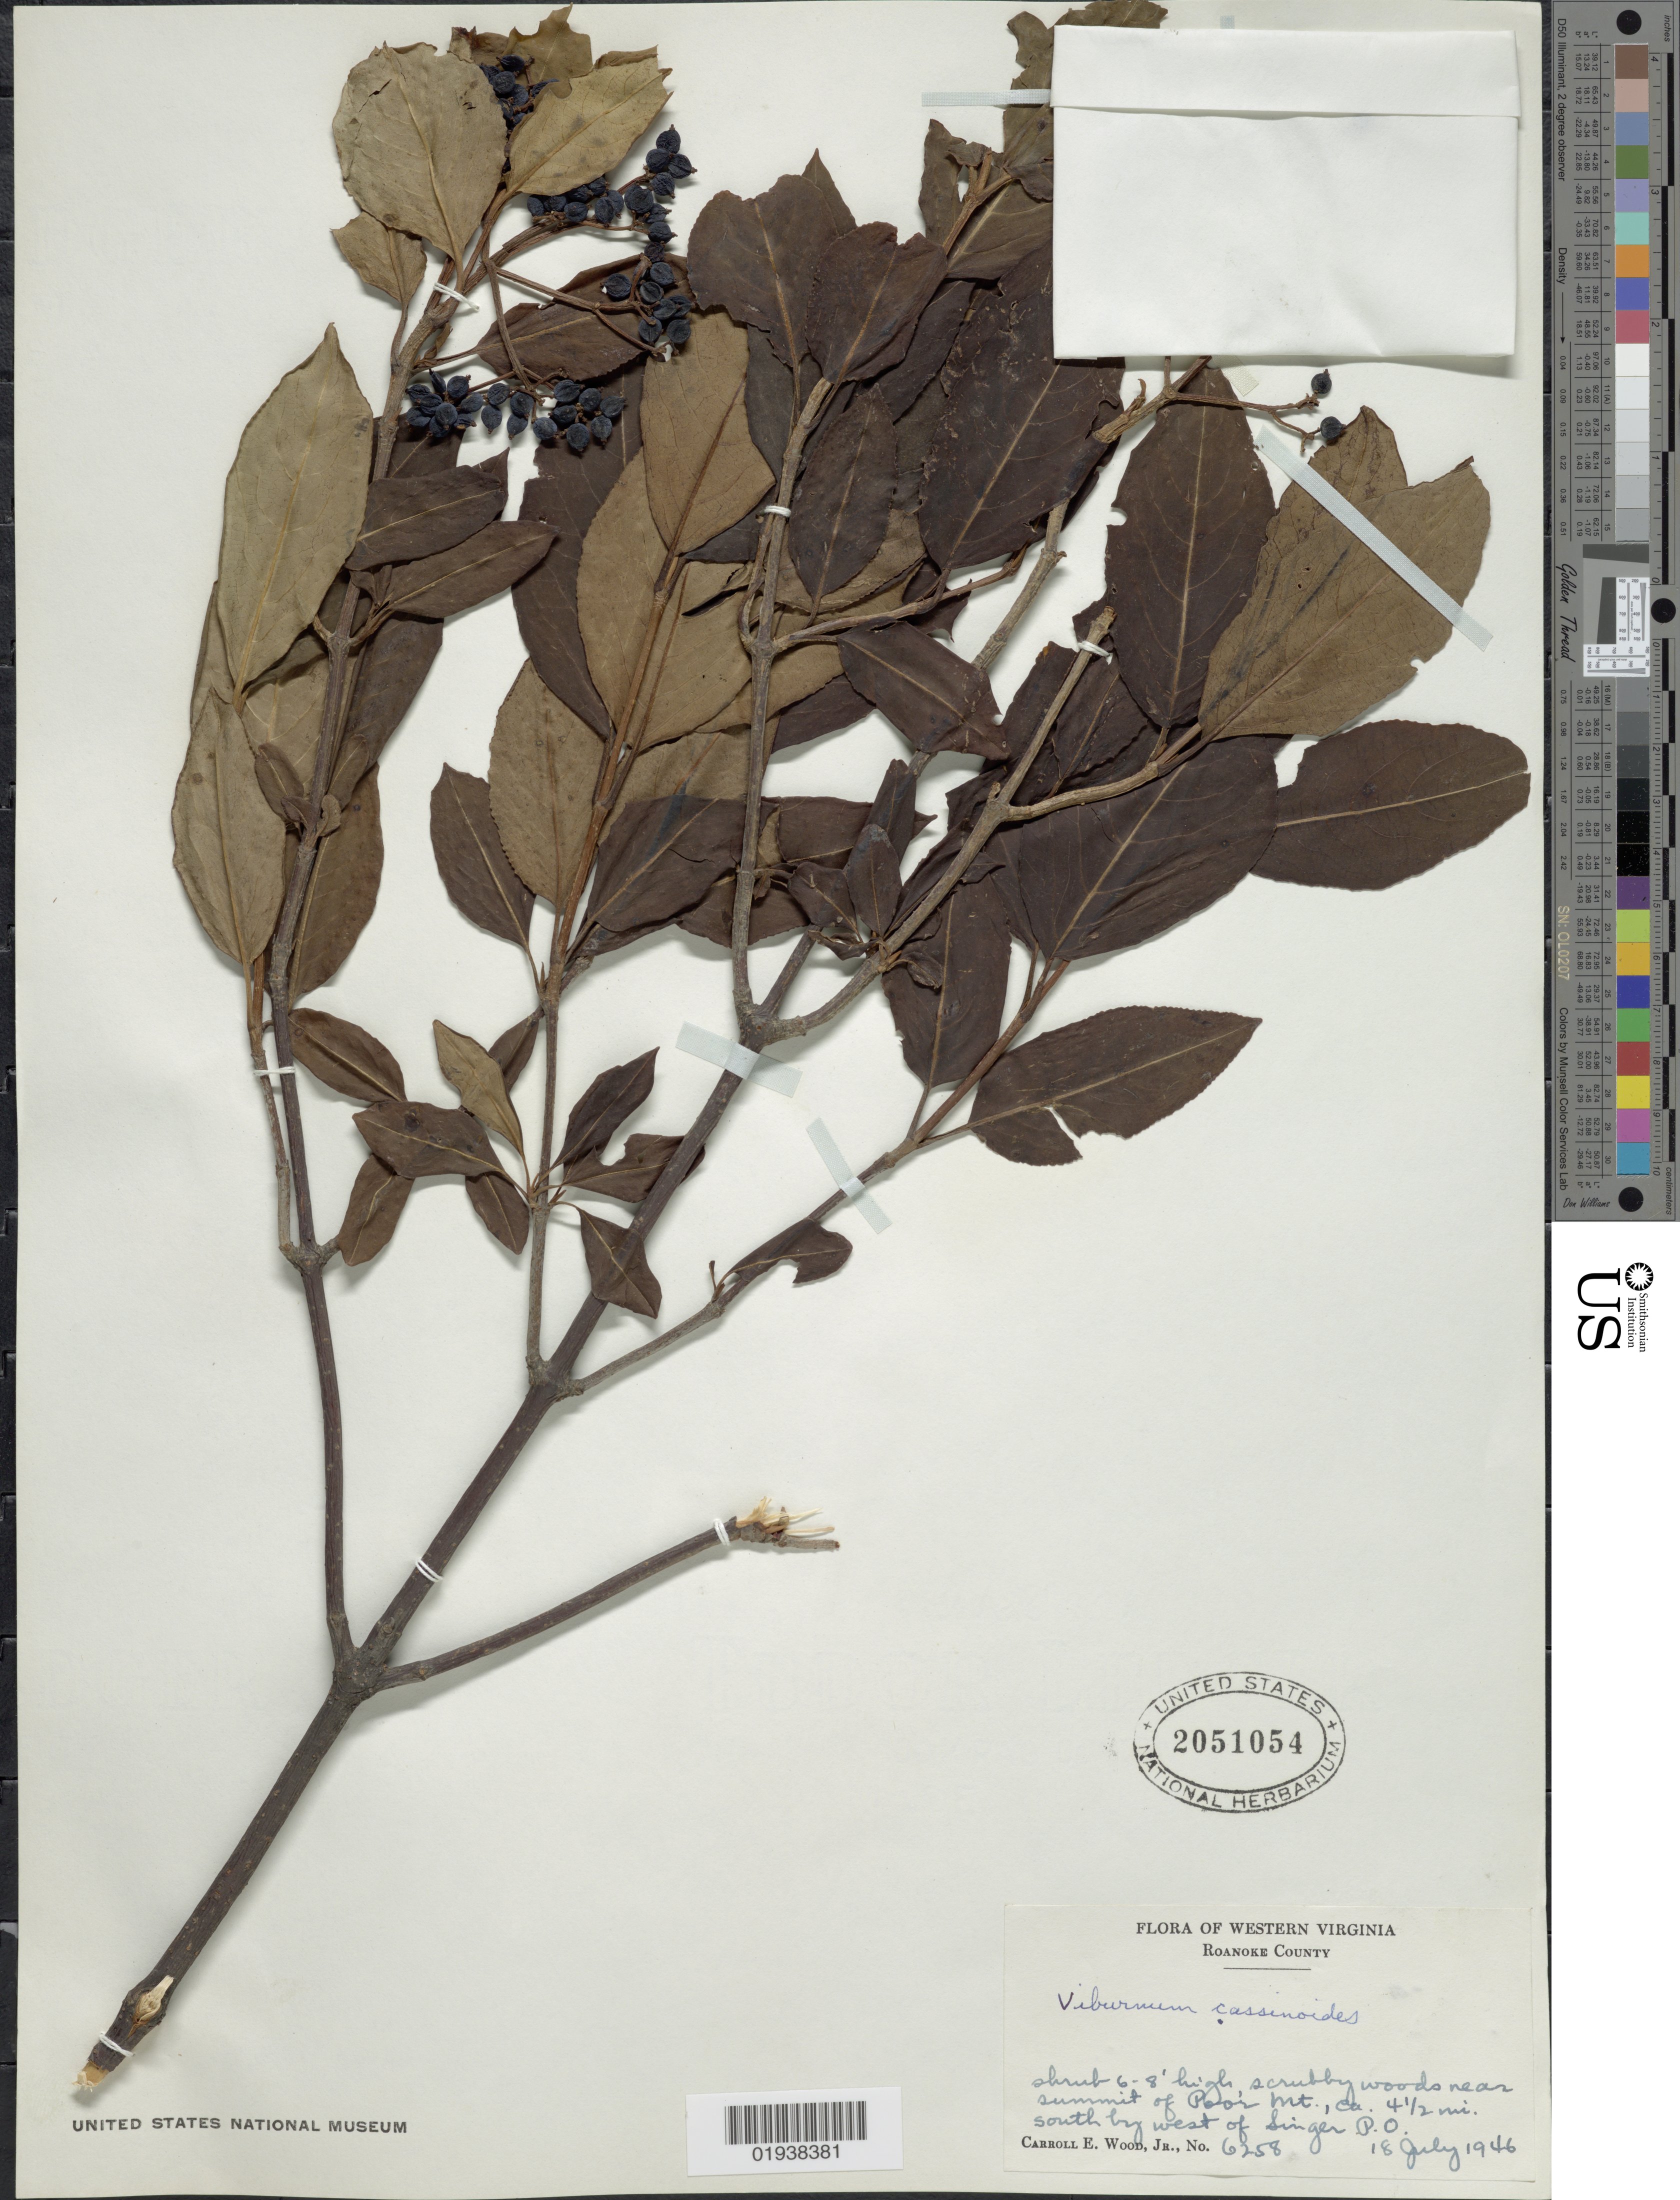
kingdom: Plantae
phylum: Tracheophyta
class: Magnoliopsida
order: Dipsacales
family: Viburnaceae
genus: Viburnum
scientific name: Viburnum cassinoides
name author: L.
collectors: C. Wood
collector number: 6258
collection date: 1946-07-18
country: United States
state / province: Virginia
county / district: Roanoke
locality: Western Virginia. Scrubby woods near summit of Poor Mt., ca. 4½ mi. south by west of Singer P.O.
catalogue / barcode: US 2051054